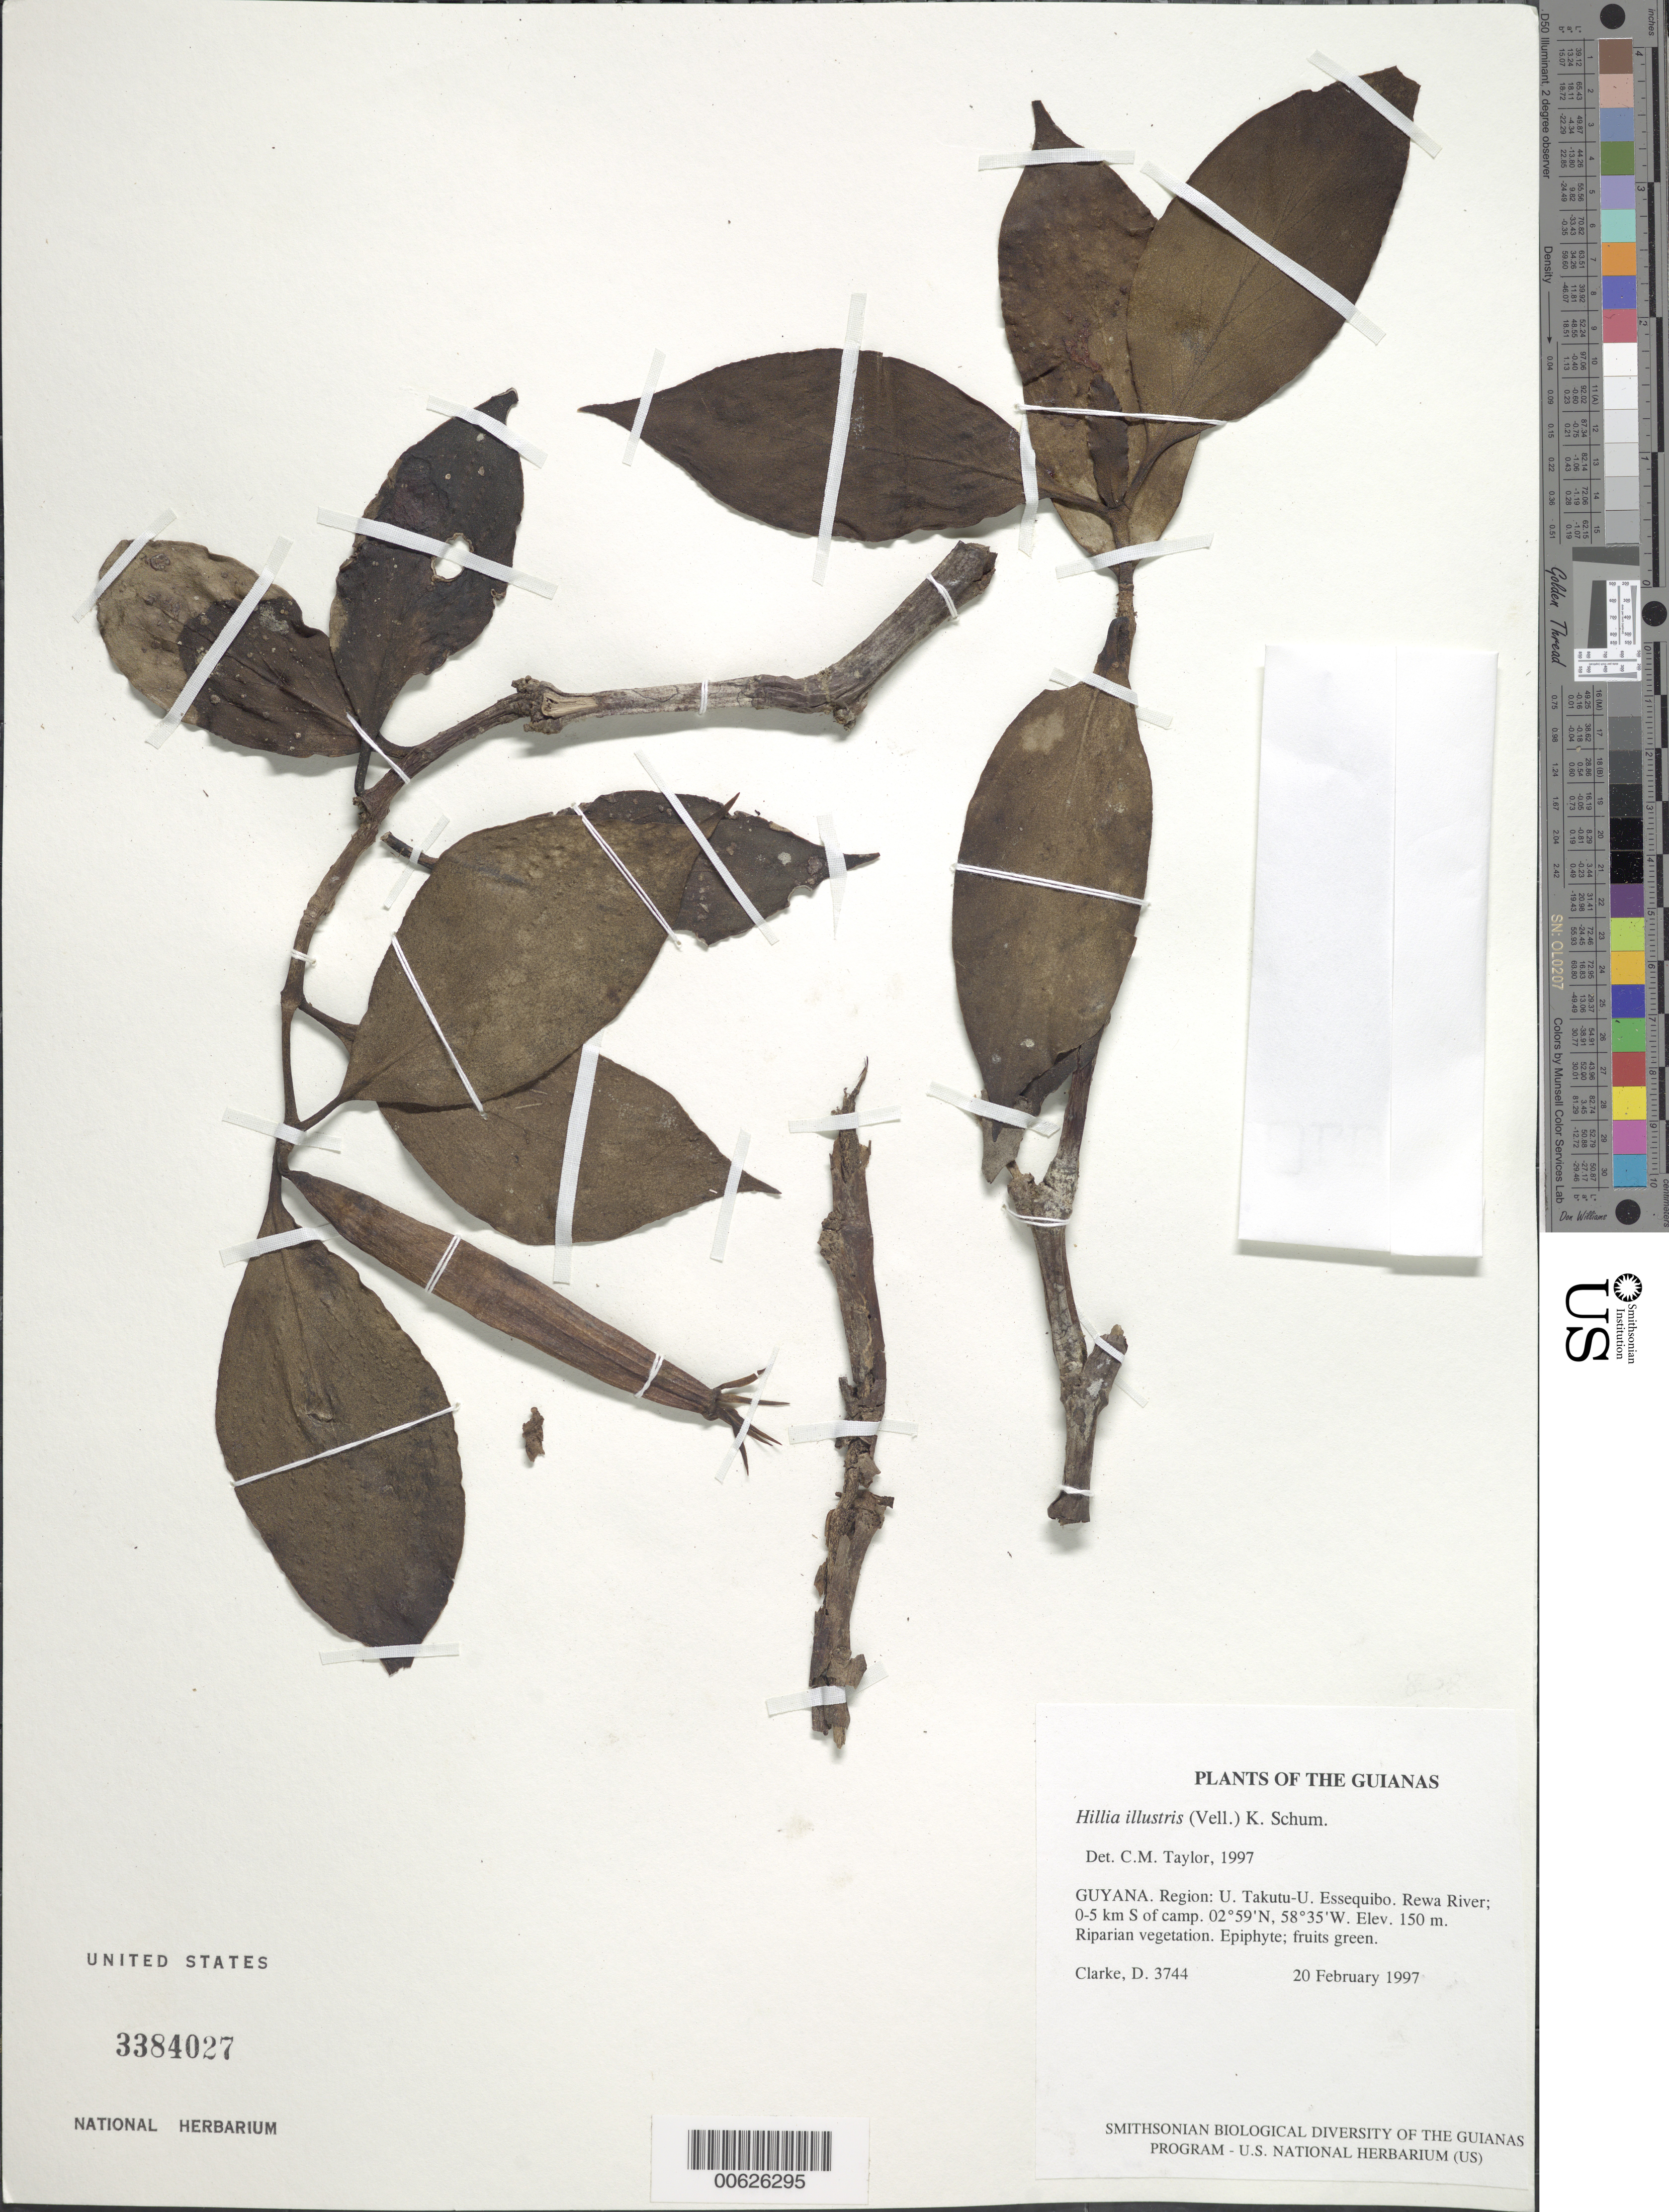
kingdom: Plantae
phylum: Tracheophyta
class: Magnoliopsida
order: Gentianales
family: Rubiaceae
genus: Hillia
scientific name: Hillia illustris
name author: (Vell.) K. Schum.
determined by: Taylor, Charlotte M.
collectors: H. D. Clarke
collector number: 3744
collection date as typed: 20 February 1997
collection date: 1997-02-20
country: Guyana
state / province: U. Takutu-U. Essequibo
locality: Rewa River; 0-5 km S of camp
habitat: Riparian vegetation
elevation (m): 150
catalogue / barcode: US 3384027